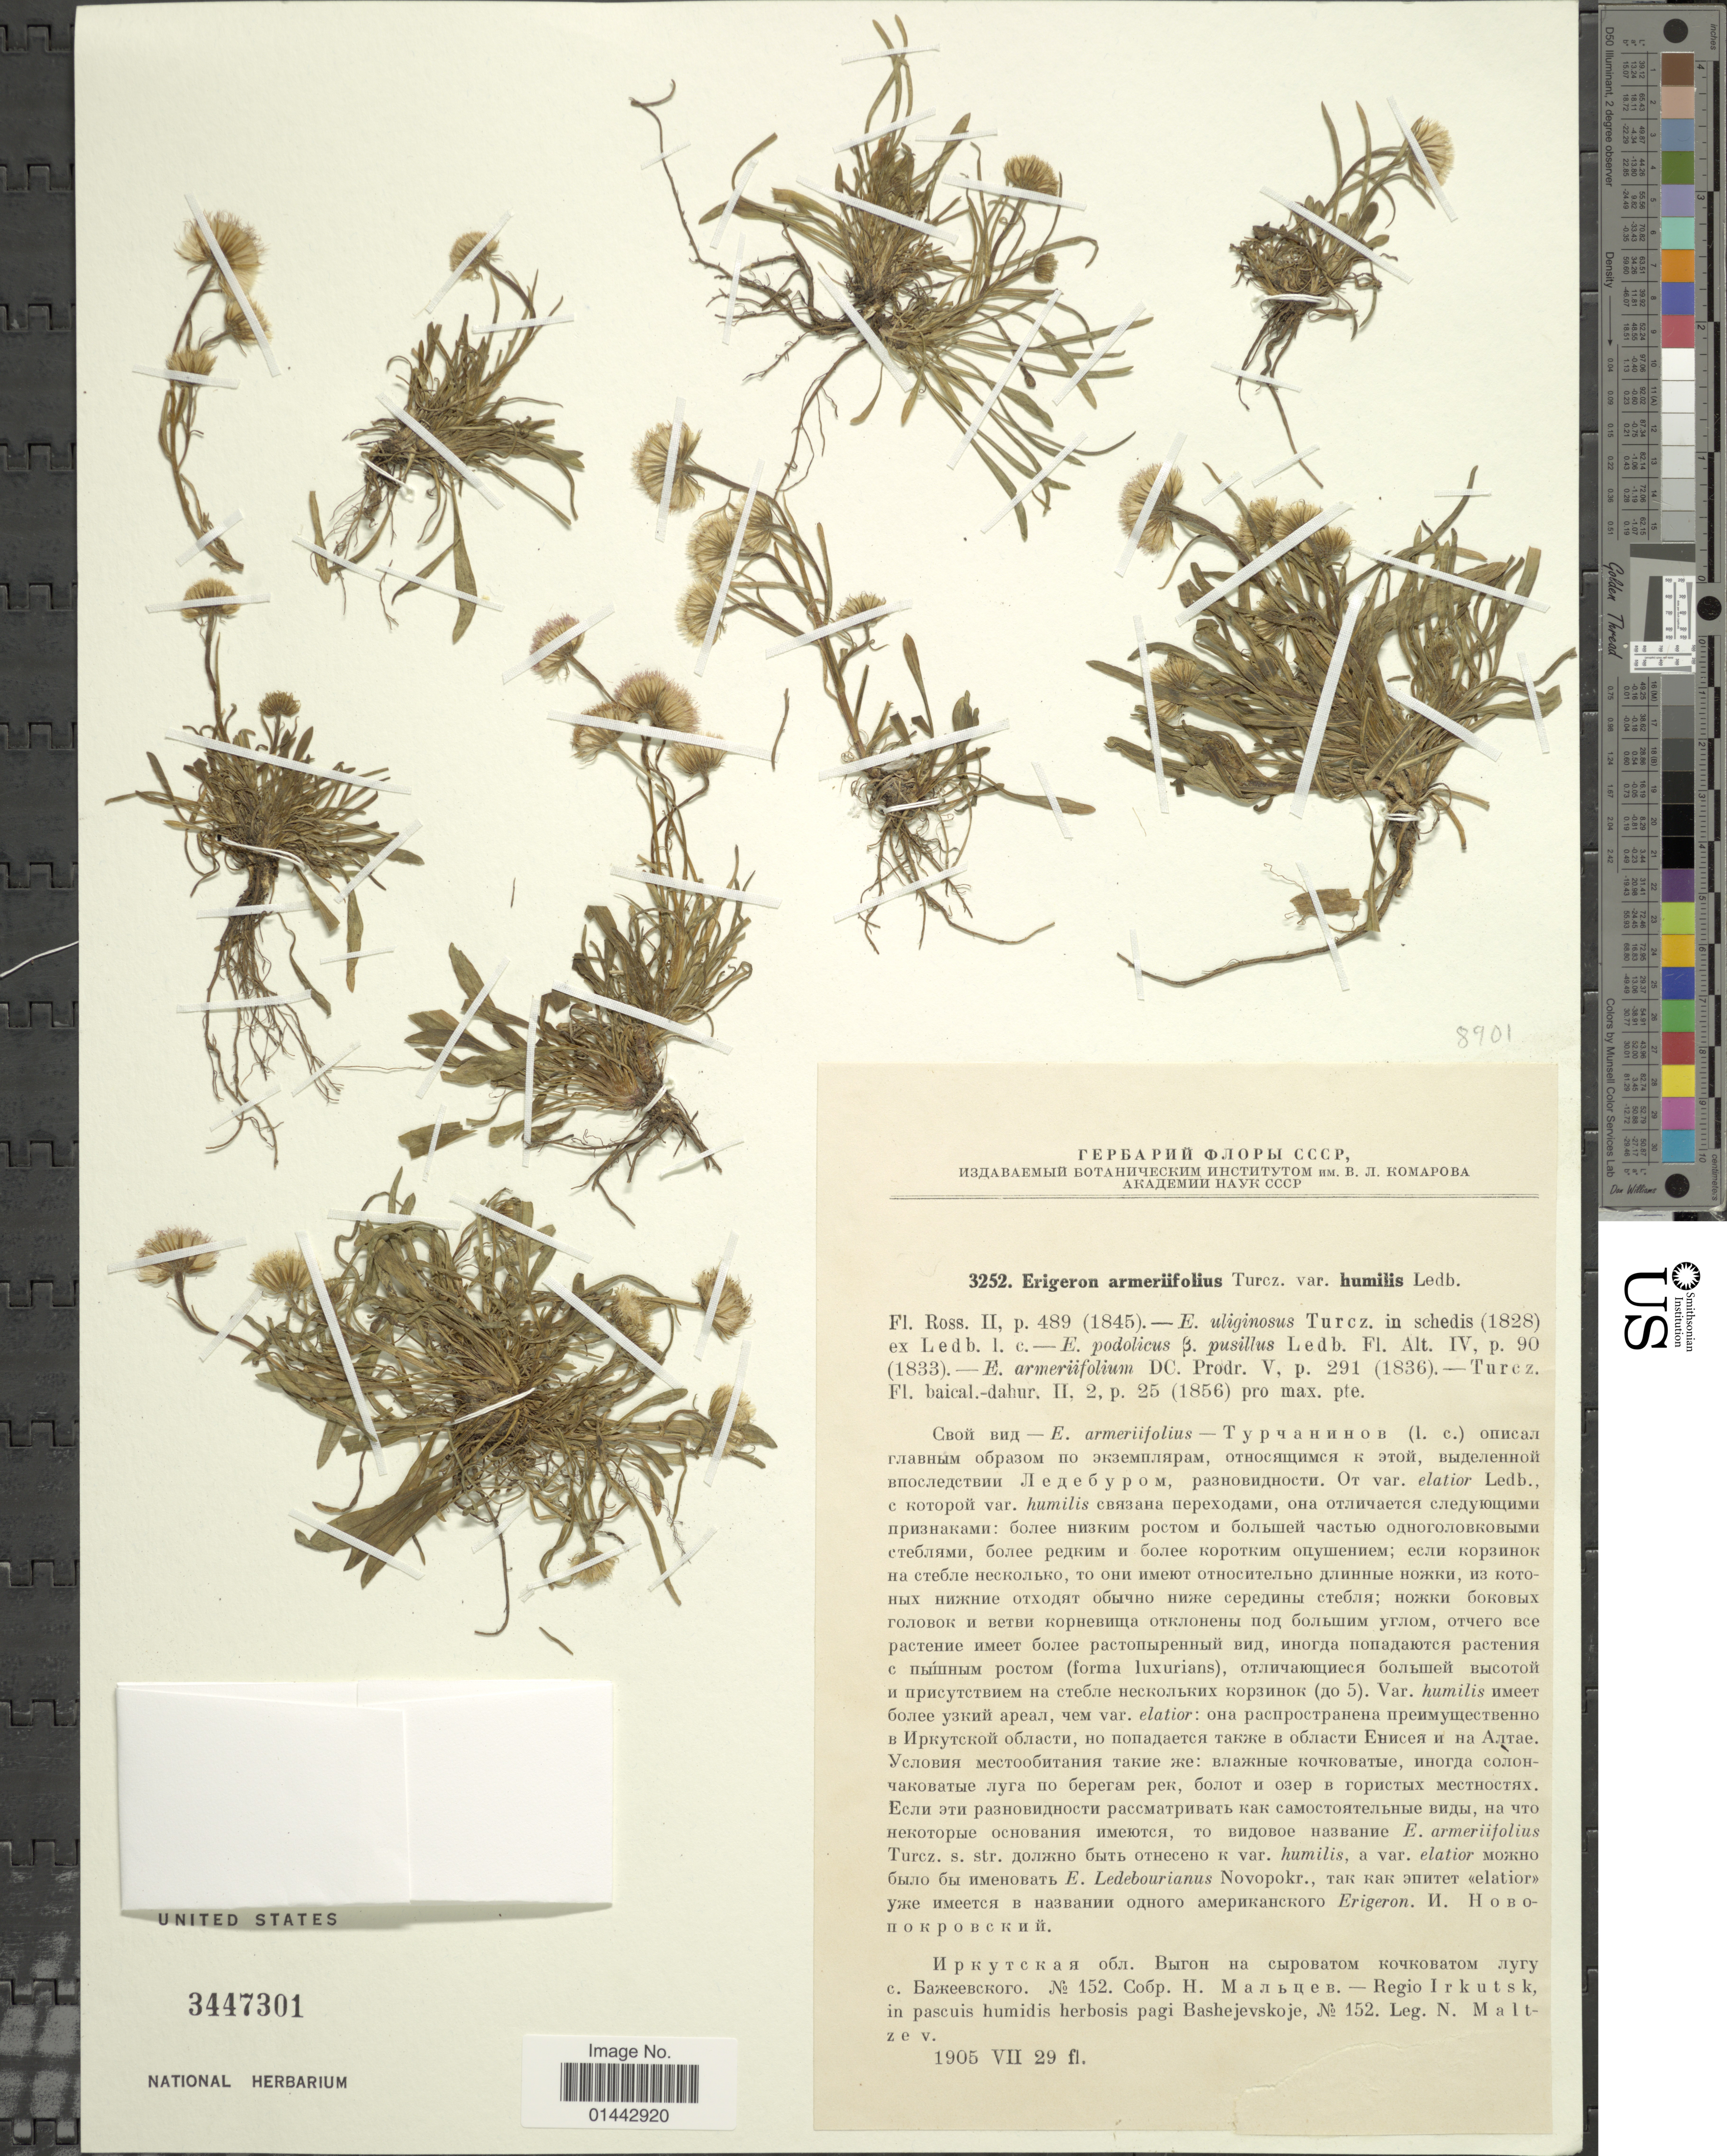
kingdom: Plantae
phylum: Tracheophyta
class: Magnoliopsida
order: Asterales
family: Asteraceae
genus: Erigeron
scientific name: Erigeron armerifolius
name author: Turcz. ex DC.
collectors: N. Maltzev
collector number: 3252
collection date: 1905-07-29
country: Russian Federation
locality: Regio Irkutsk, in pascuis humidis pagi Bashejevskoje.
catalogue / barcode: US 3447301